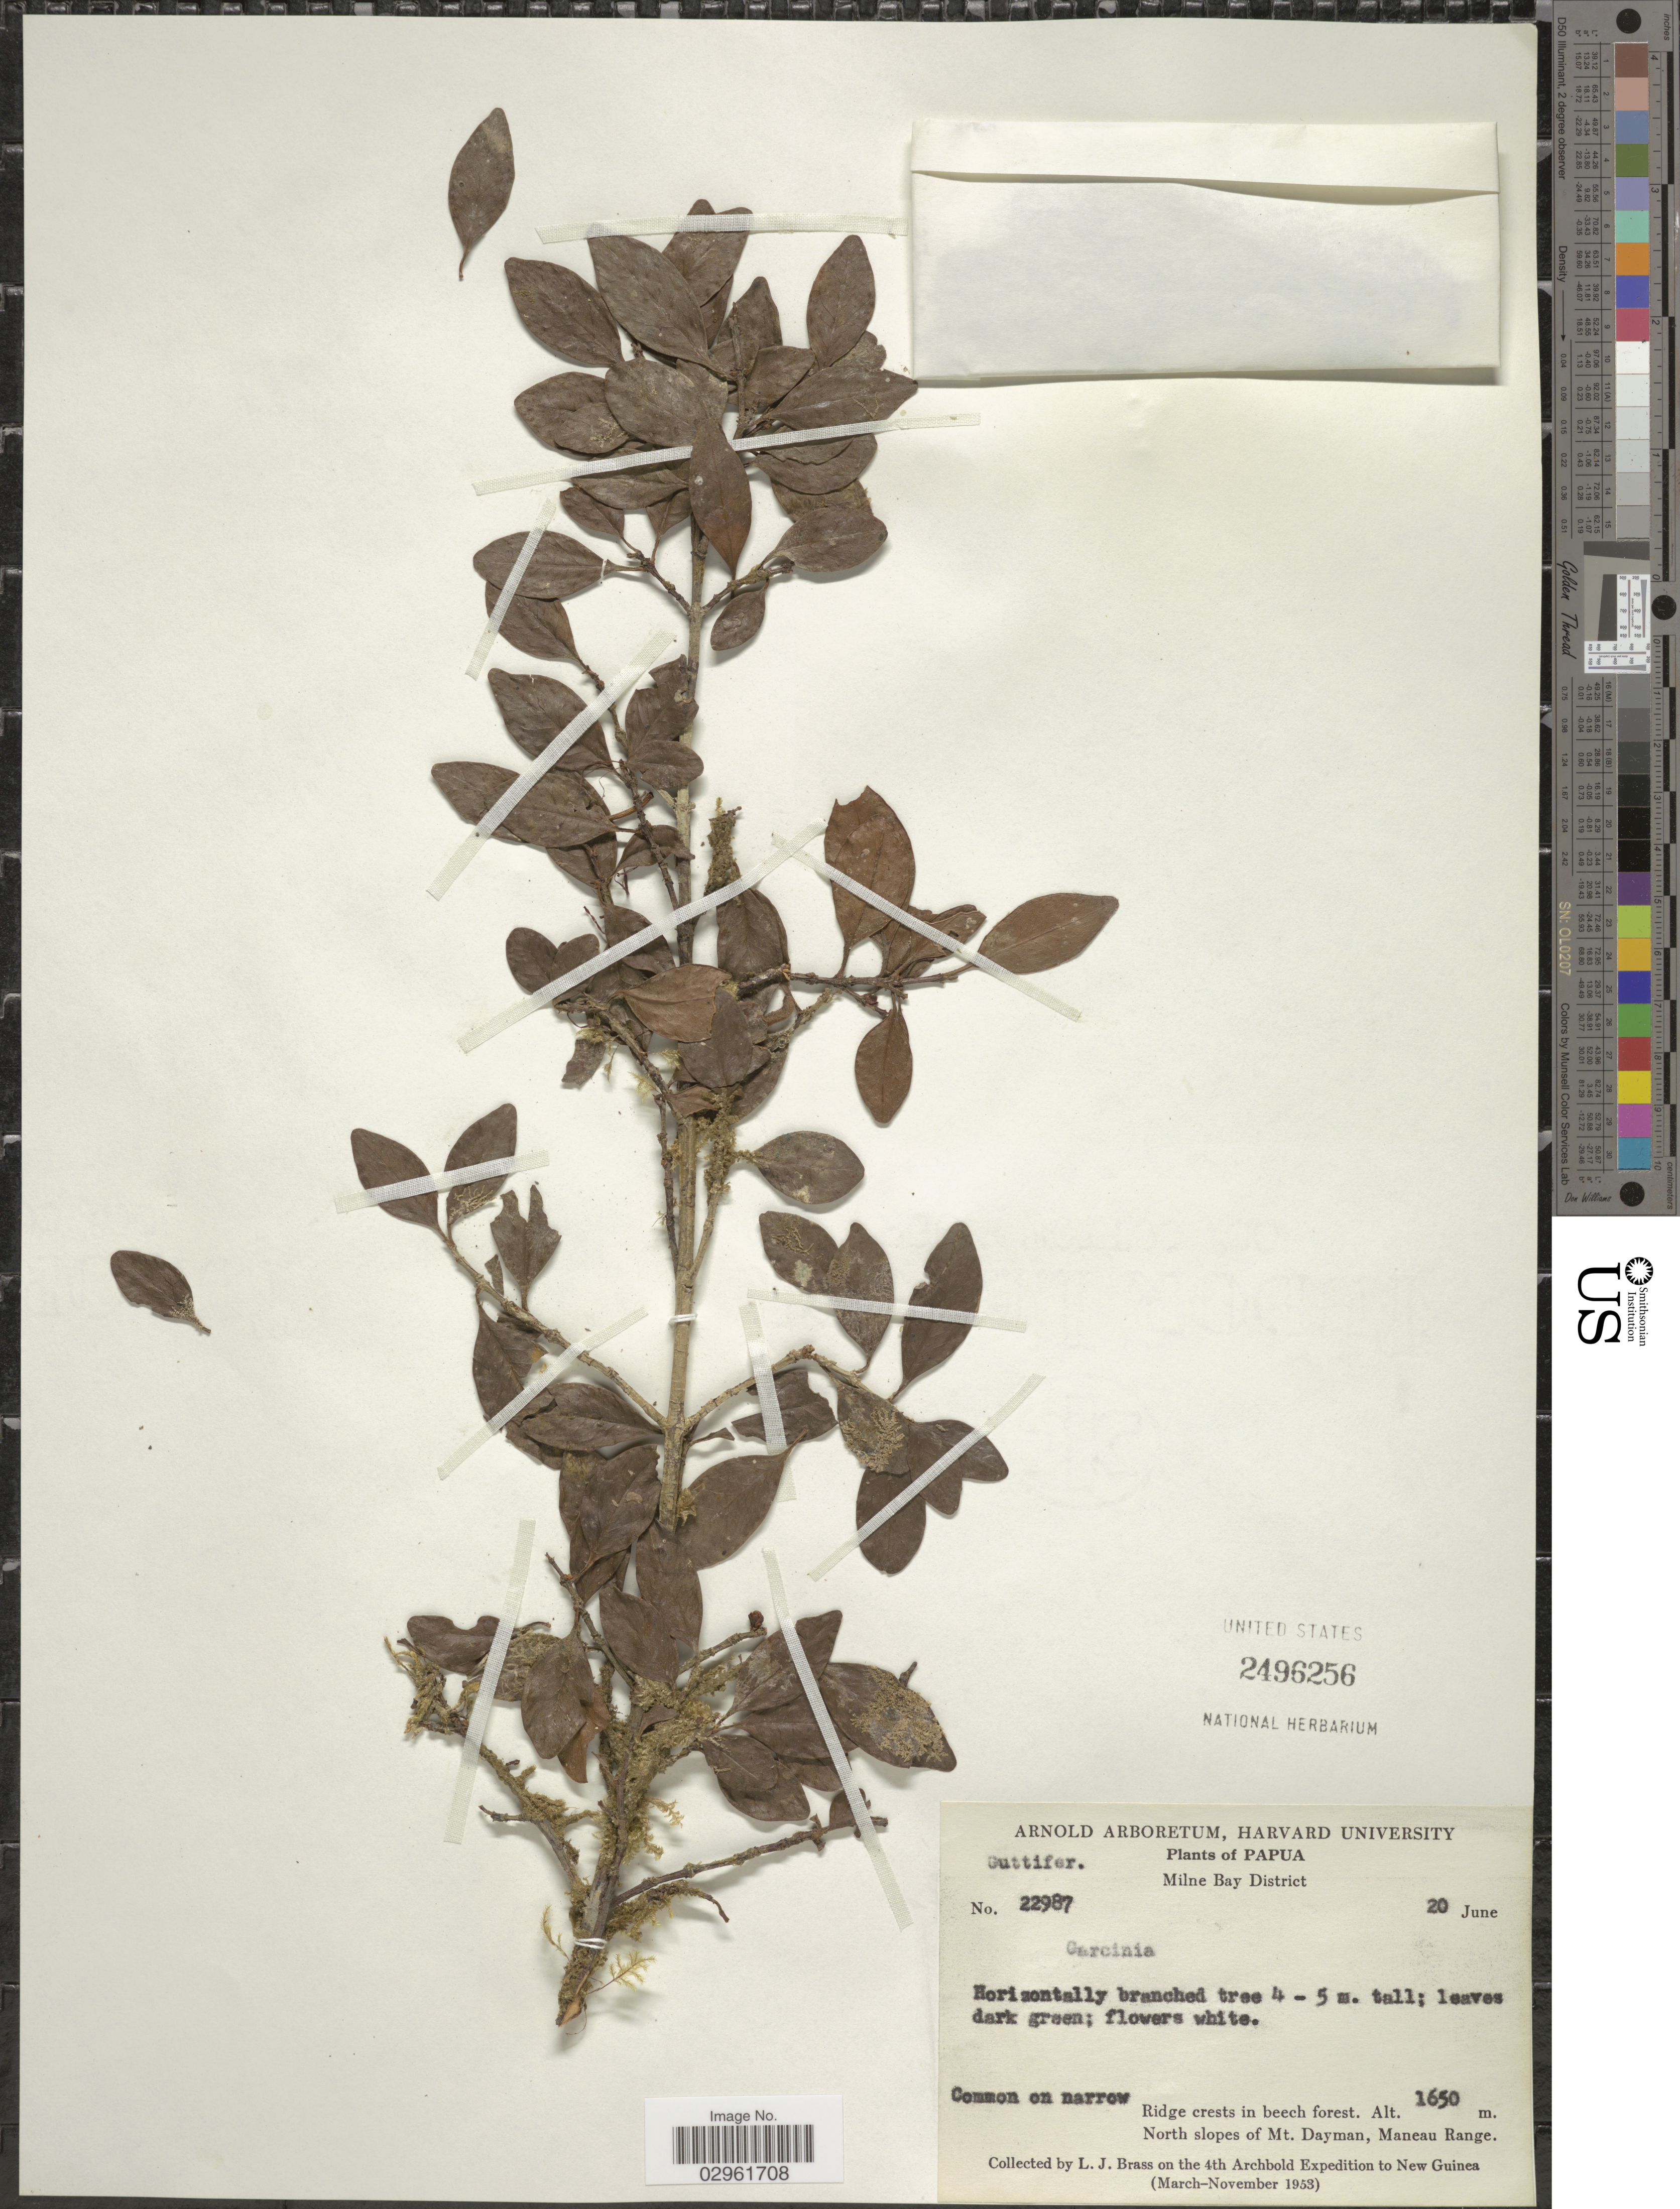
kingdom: Plantae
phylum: Tracheophyta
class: Magnoliopsida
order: Malpighiales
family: Clusiaceae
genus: Garcinia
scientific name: Garcinia sp.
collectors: L. J. Brass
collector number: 22987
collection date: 1953-06-20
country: Papua New Guinea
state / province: Milne Bay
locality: Milne Bay District. North slopes of Mt. Dayman, Maneau Range. New Guinea.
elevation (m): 1650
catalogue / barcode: US 2496256